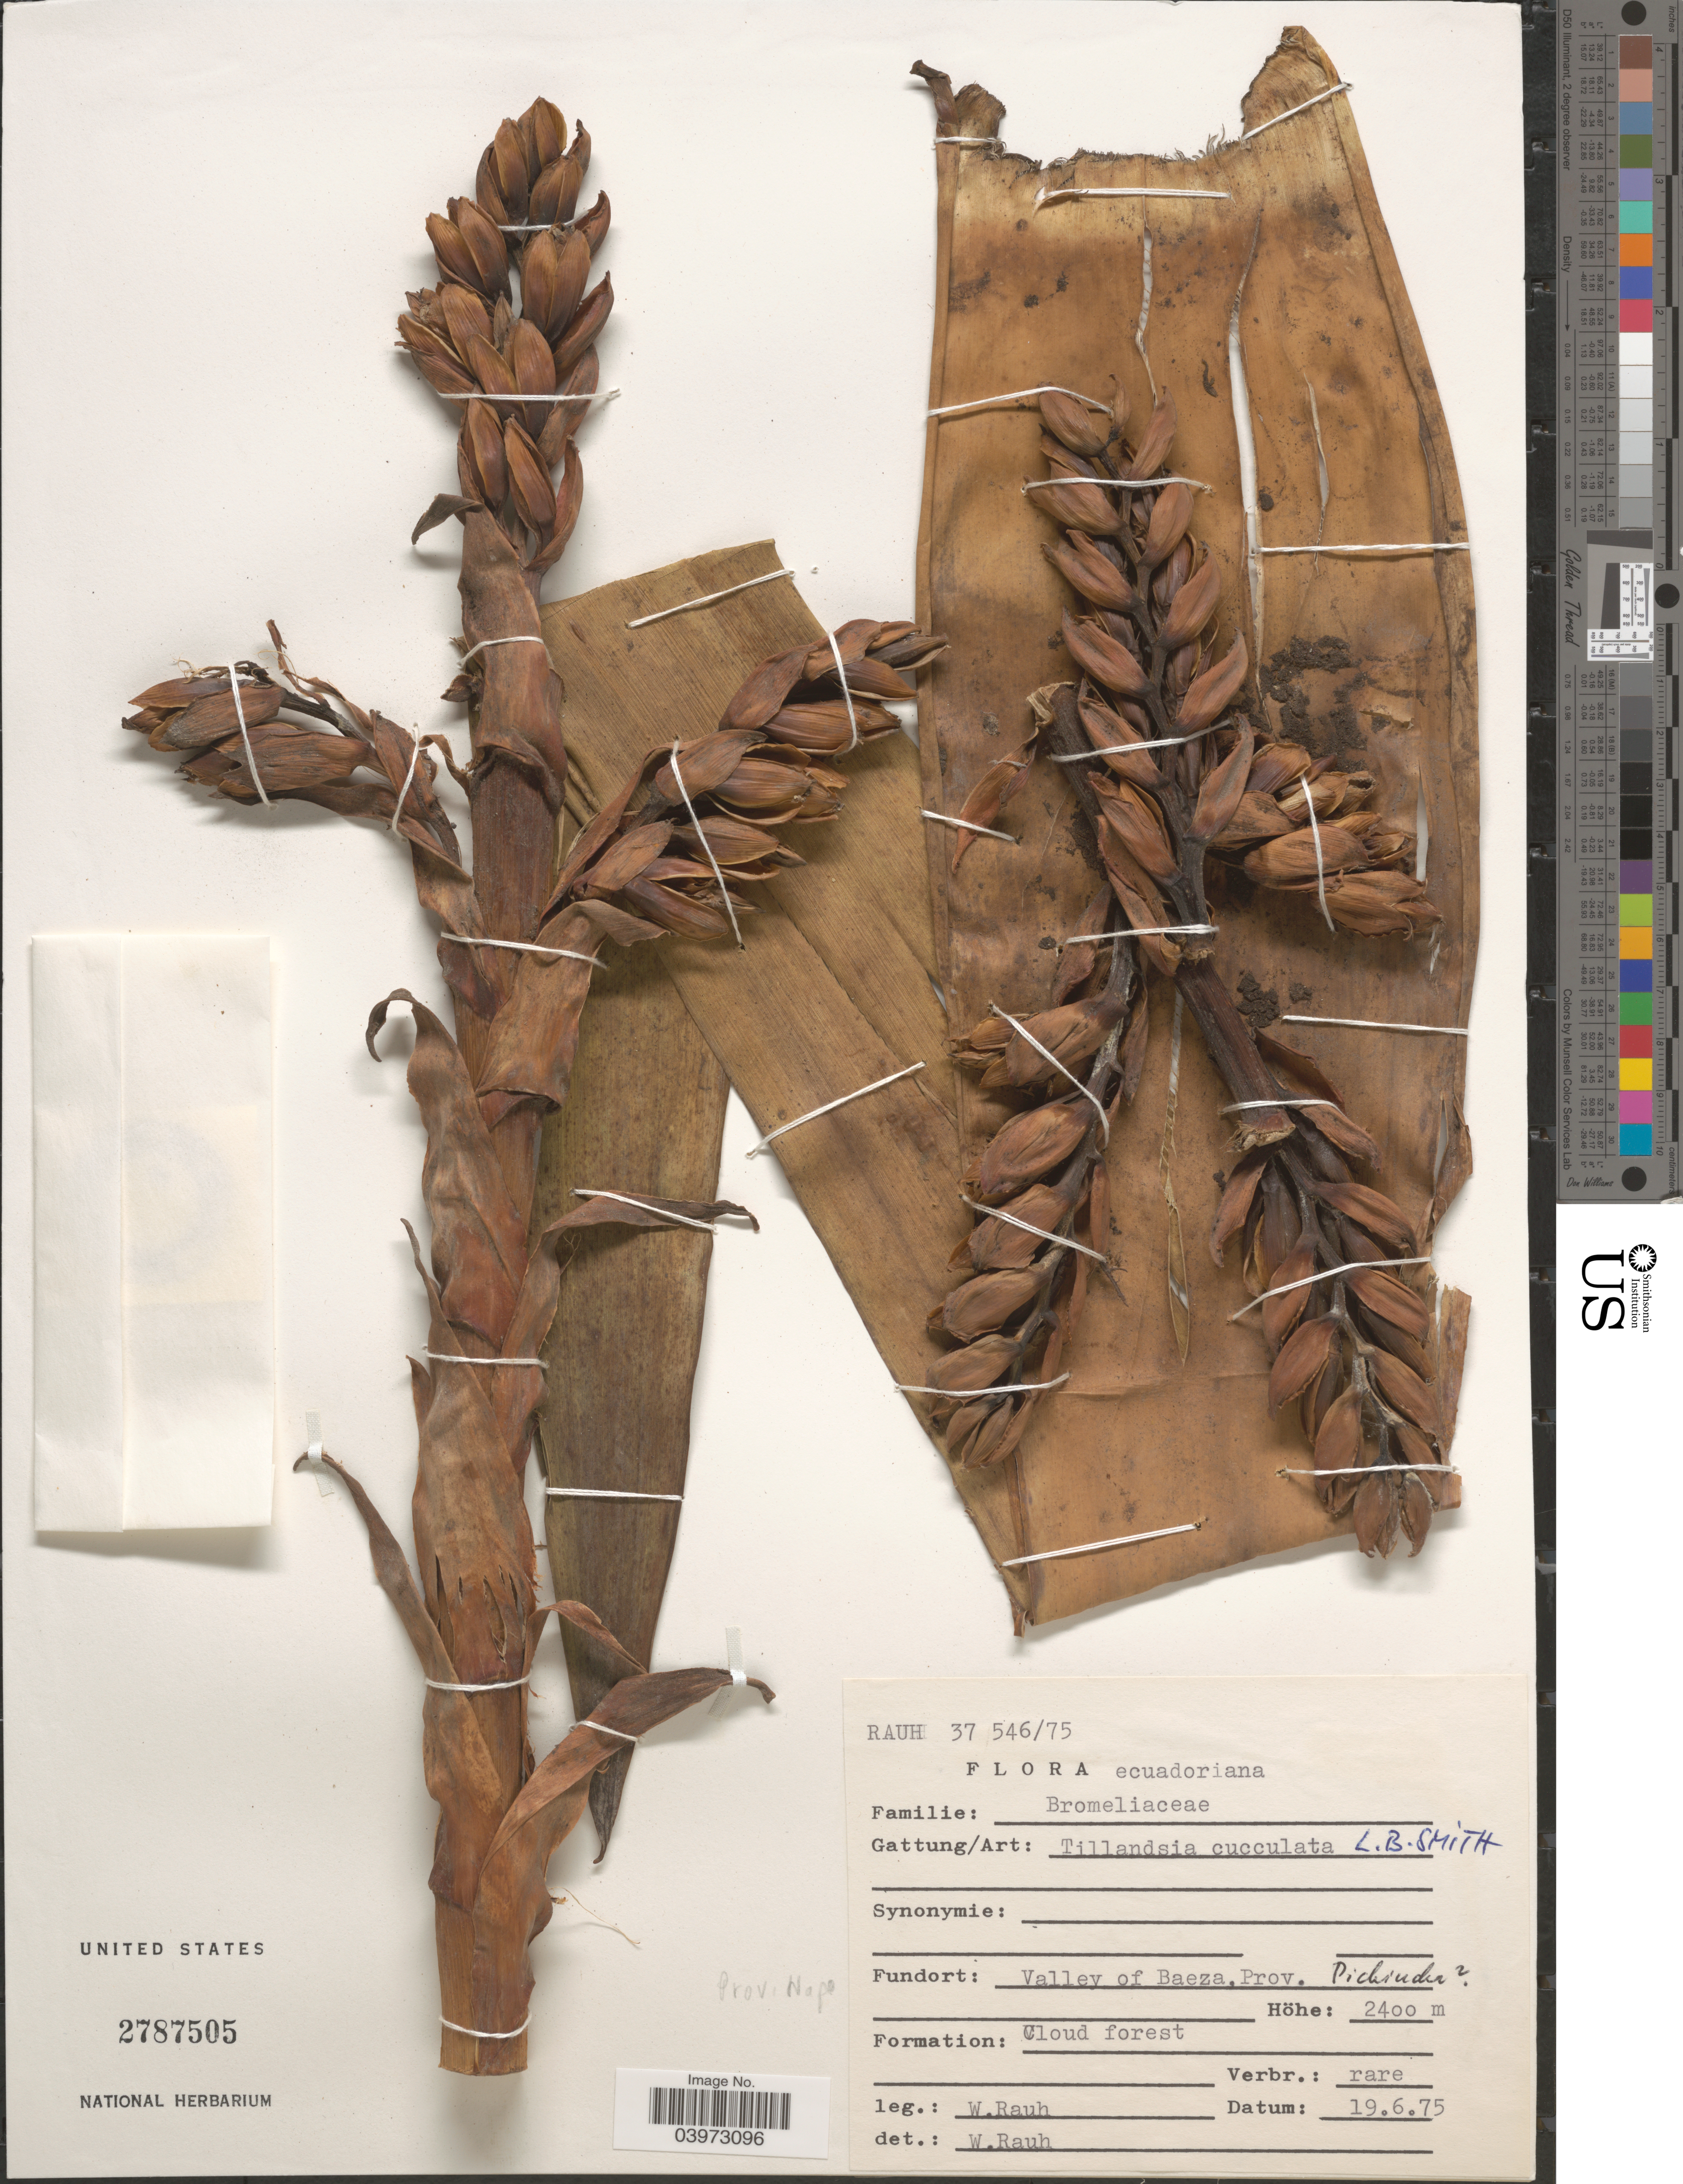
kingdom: Plantae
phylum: Tracheophyta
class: Liliopsida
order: Poales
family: Bromeliaceae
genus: Tillandsia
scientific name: Tillandsia cucullata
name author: L.B. Sm.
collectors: W. Rauh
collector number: RAUH37546/75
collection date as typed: Transcribed d/m/y: 19/6/75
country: Ecuador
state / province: Napo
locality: Ecuadoriana. Valley of Baeza, Prov. Pichincha.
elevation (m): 2400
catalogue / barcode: US 2787505